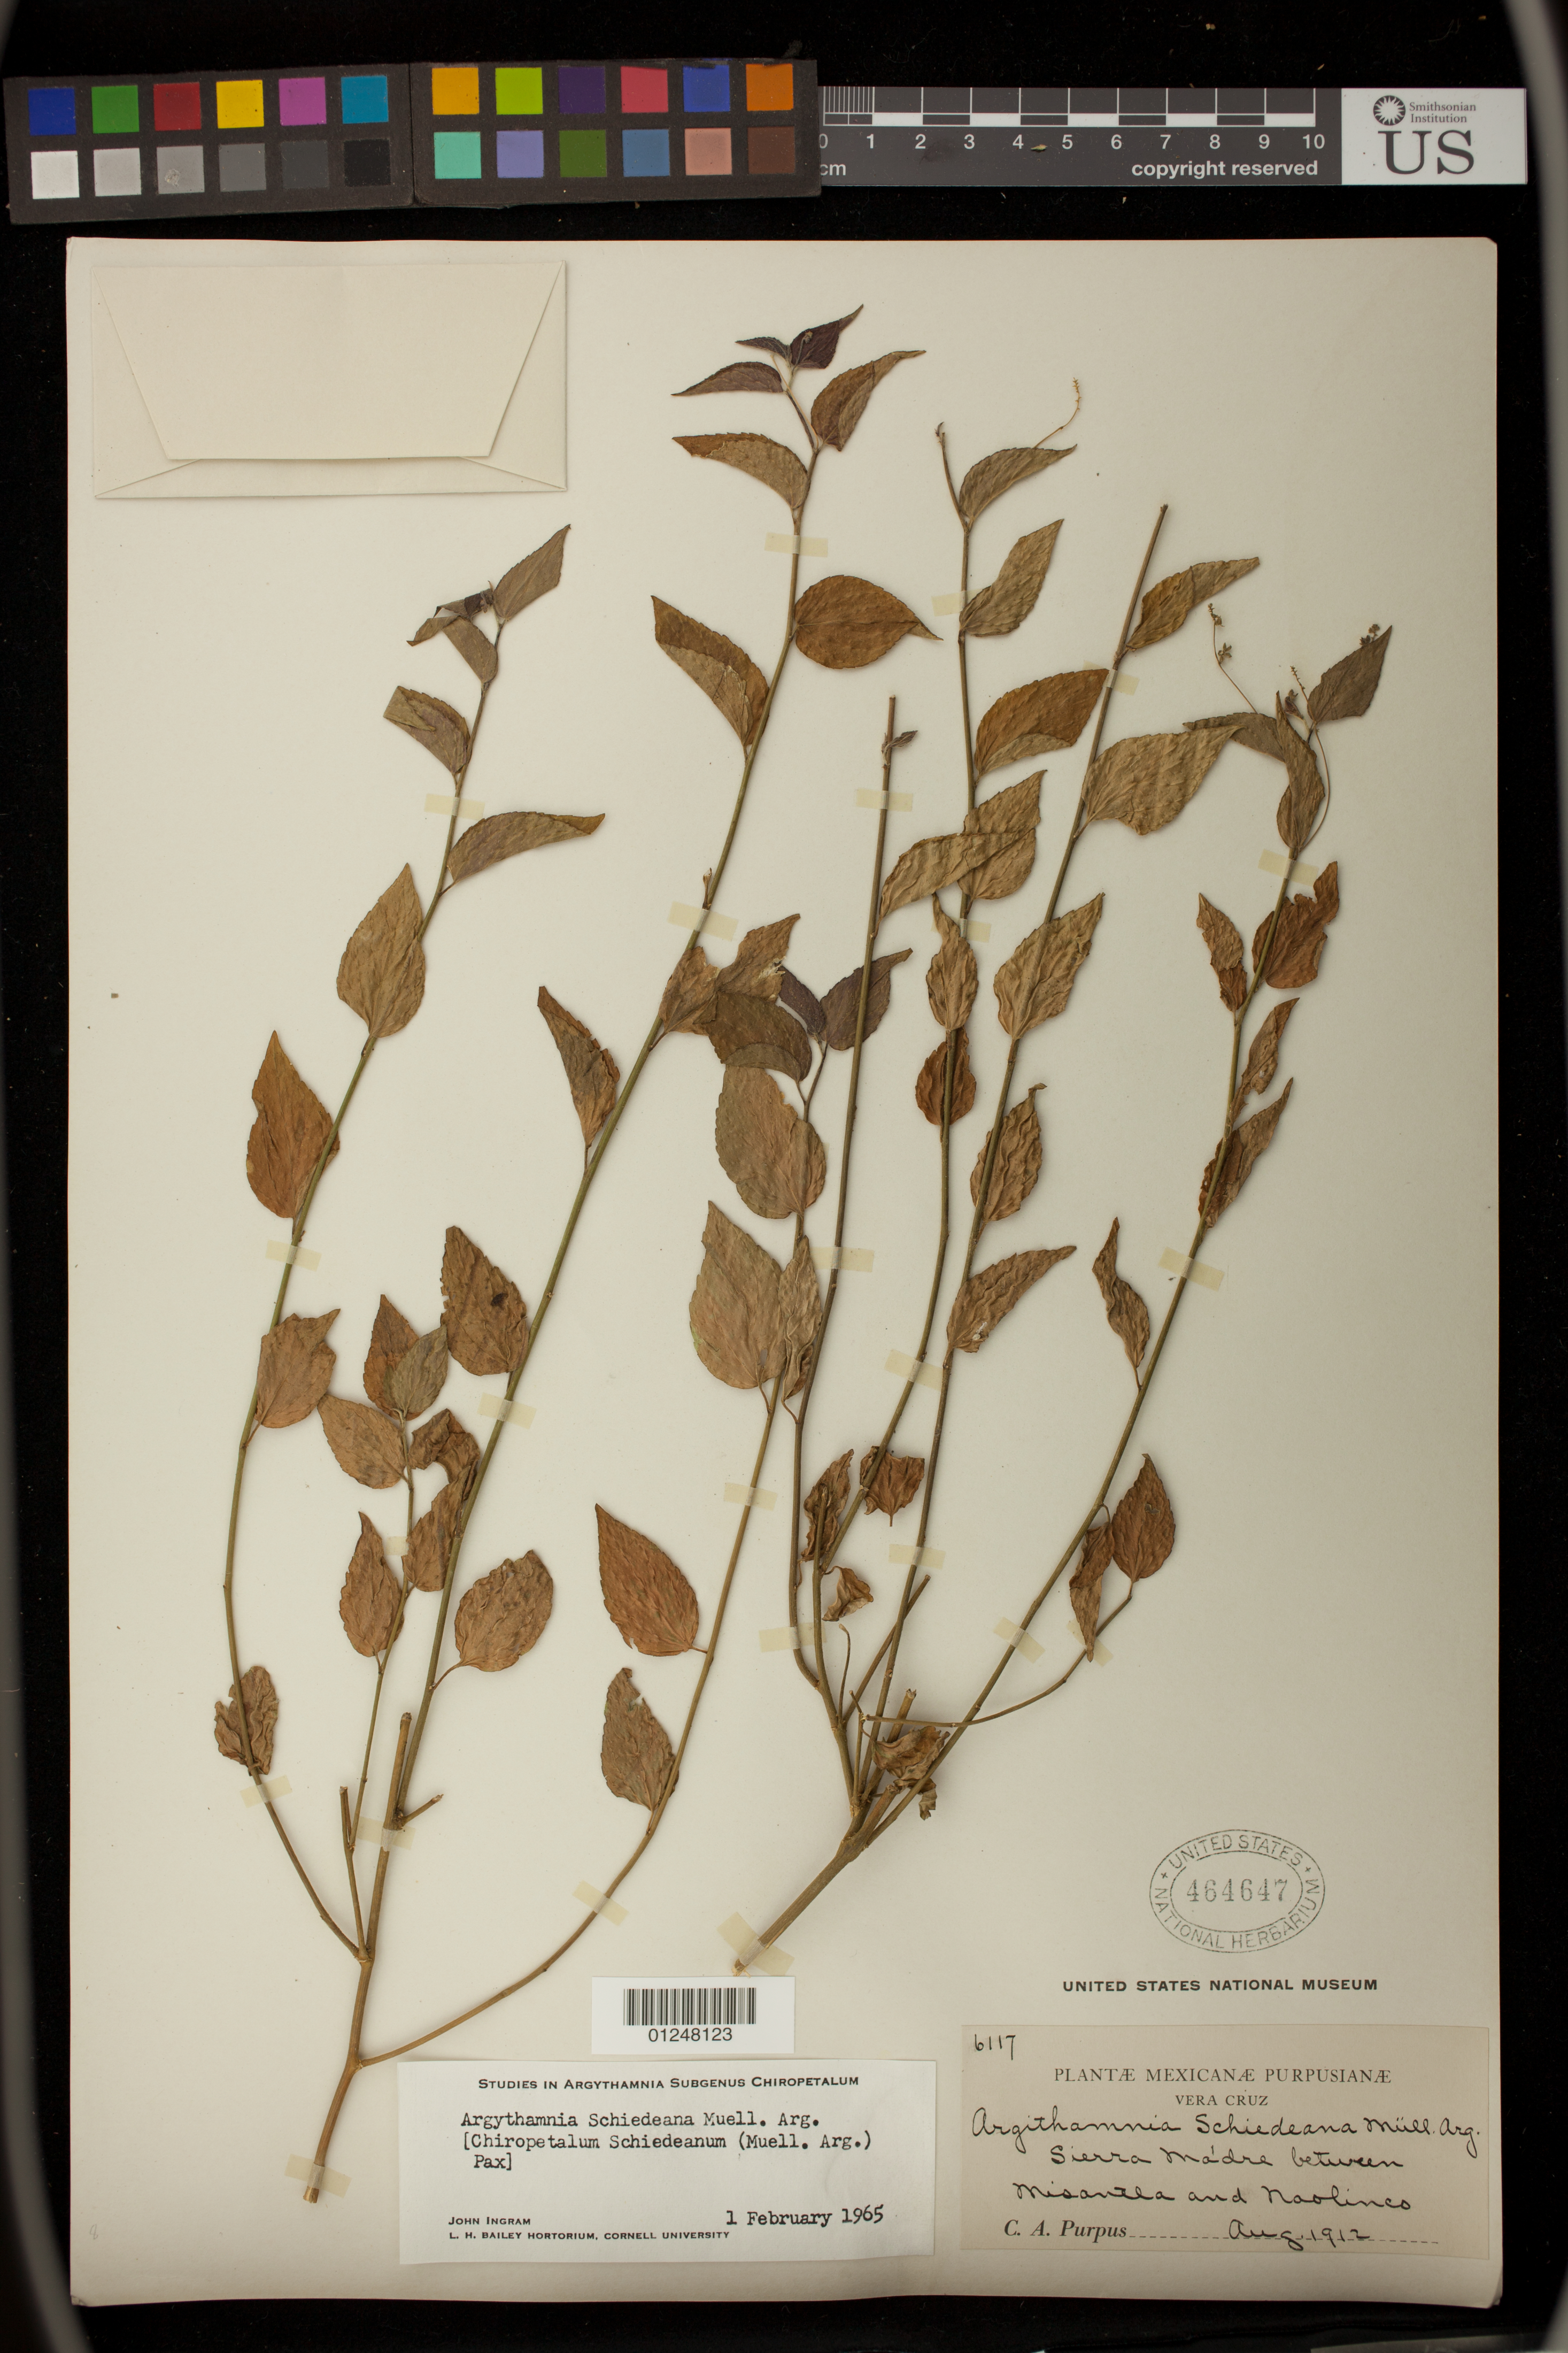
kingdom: Plantae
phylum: Tracheophyta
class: Magnoliopsida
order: Malpighiales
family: Euphorbiaceae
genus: Argythamnia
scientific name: Argythamnia schiedeana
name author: Müll. Arg.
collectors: C. A. Purpus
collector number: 6117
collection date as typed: Aug 1912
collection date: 1912-08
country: Mexico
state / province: Veracruz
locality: Sierra Madre between Misantla and Naolinco.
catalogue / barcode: US 464647